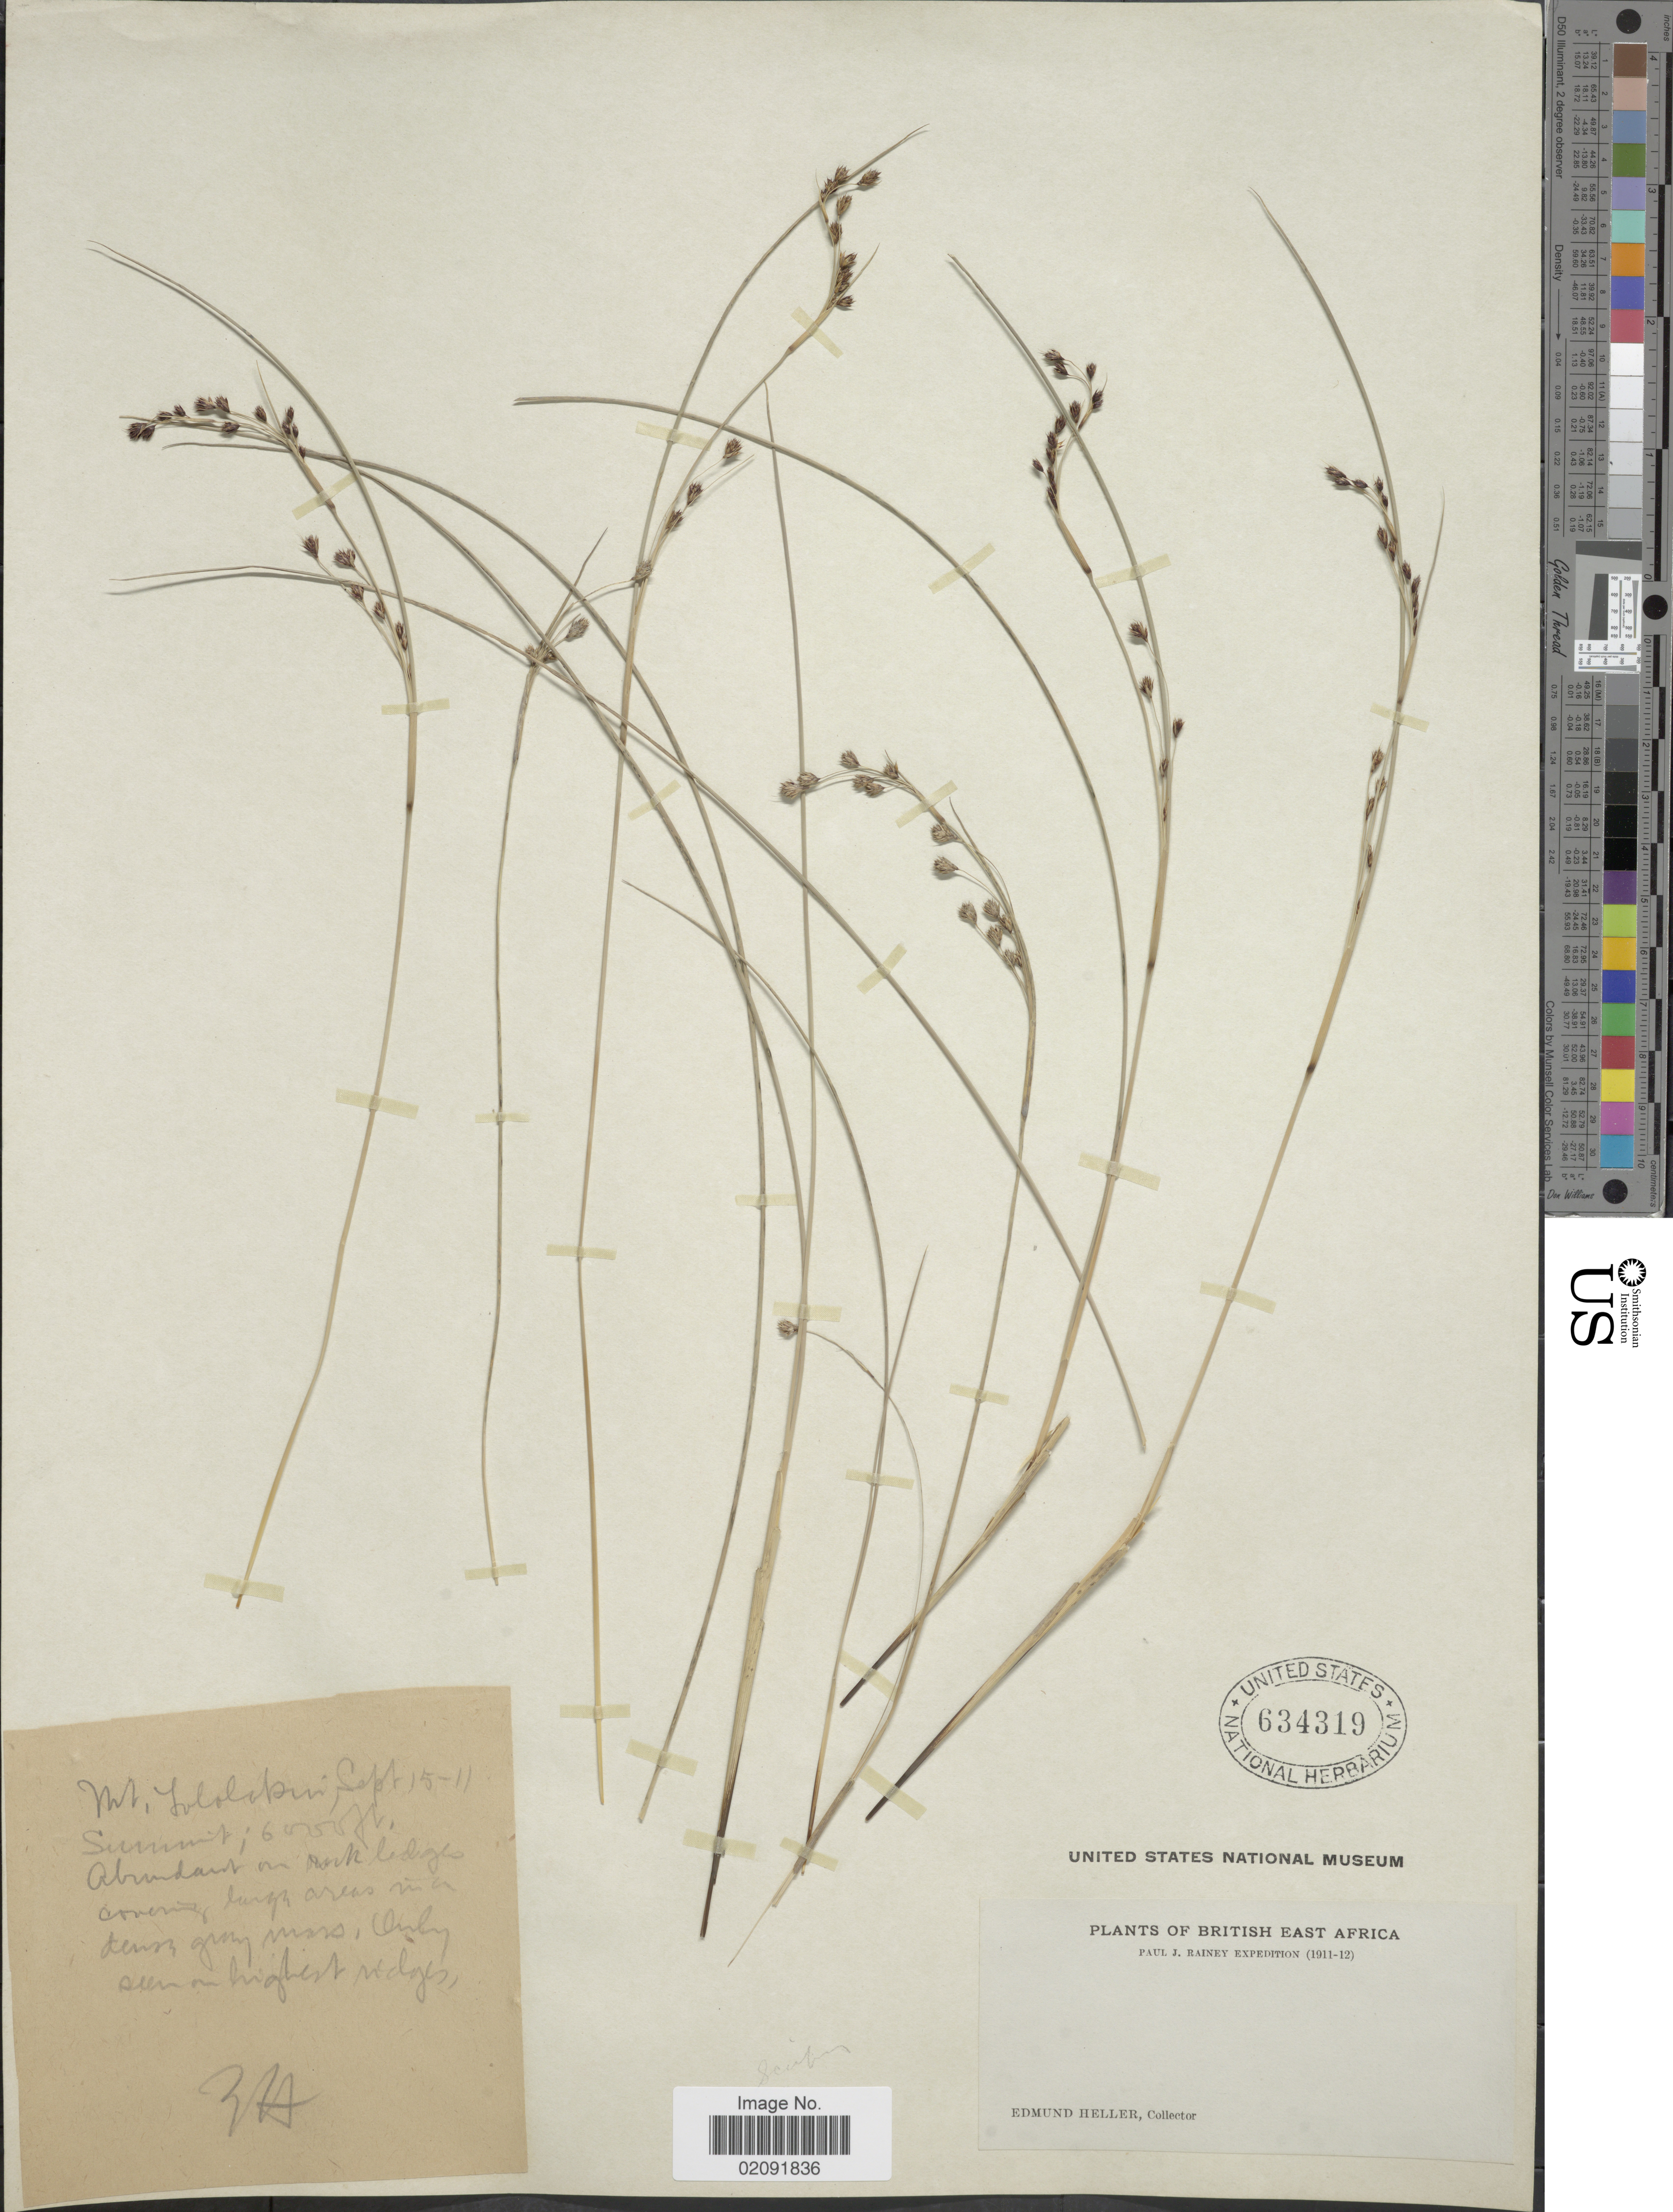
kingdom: Plantae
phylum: Tracheophyta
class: Liliopsida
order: Poales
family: Cyperaceae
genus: Bulbostylis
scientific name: Bulbostylis sp.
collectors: E. Heller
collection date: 1911-09-15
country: Kenya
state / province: Samburu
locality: British E. Africa: Mt. Lololokui.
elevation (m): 1829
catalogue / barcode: US 634319